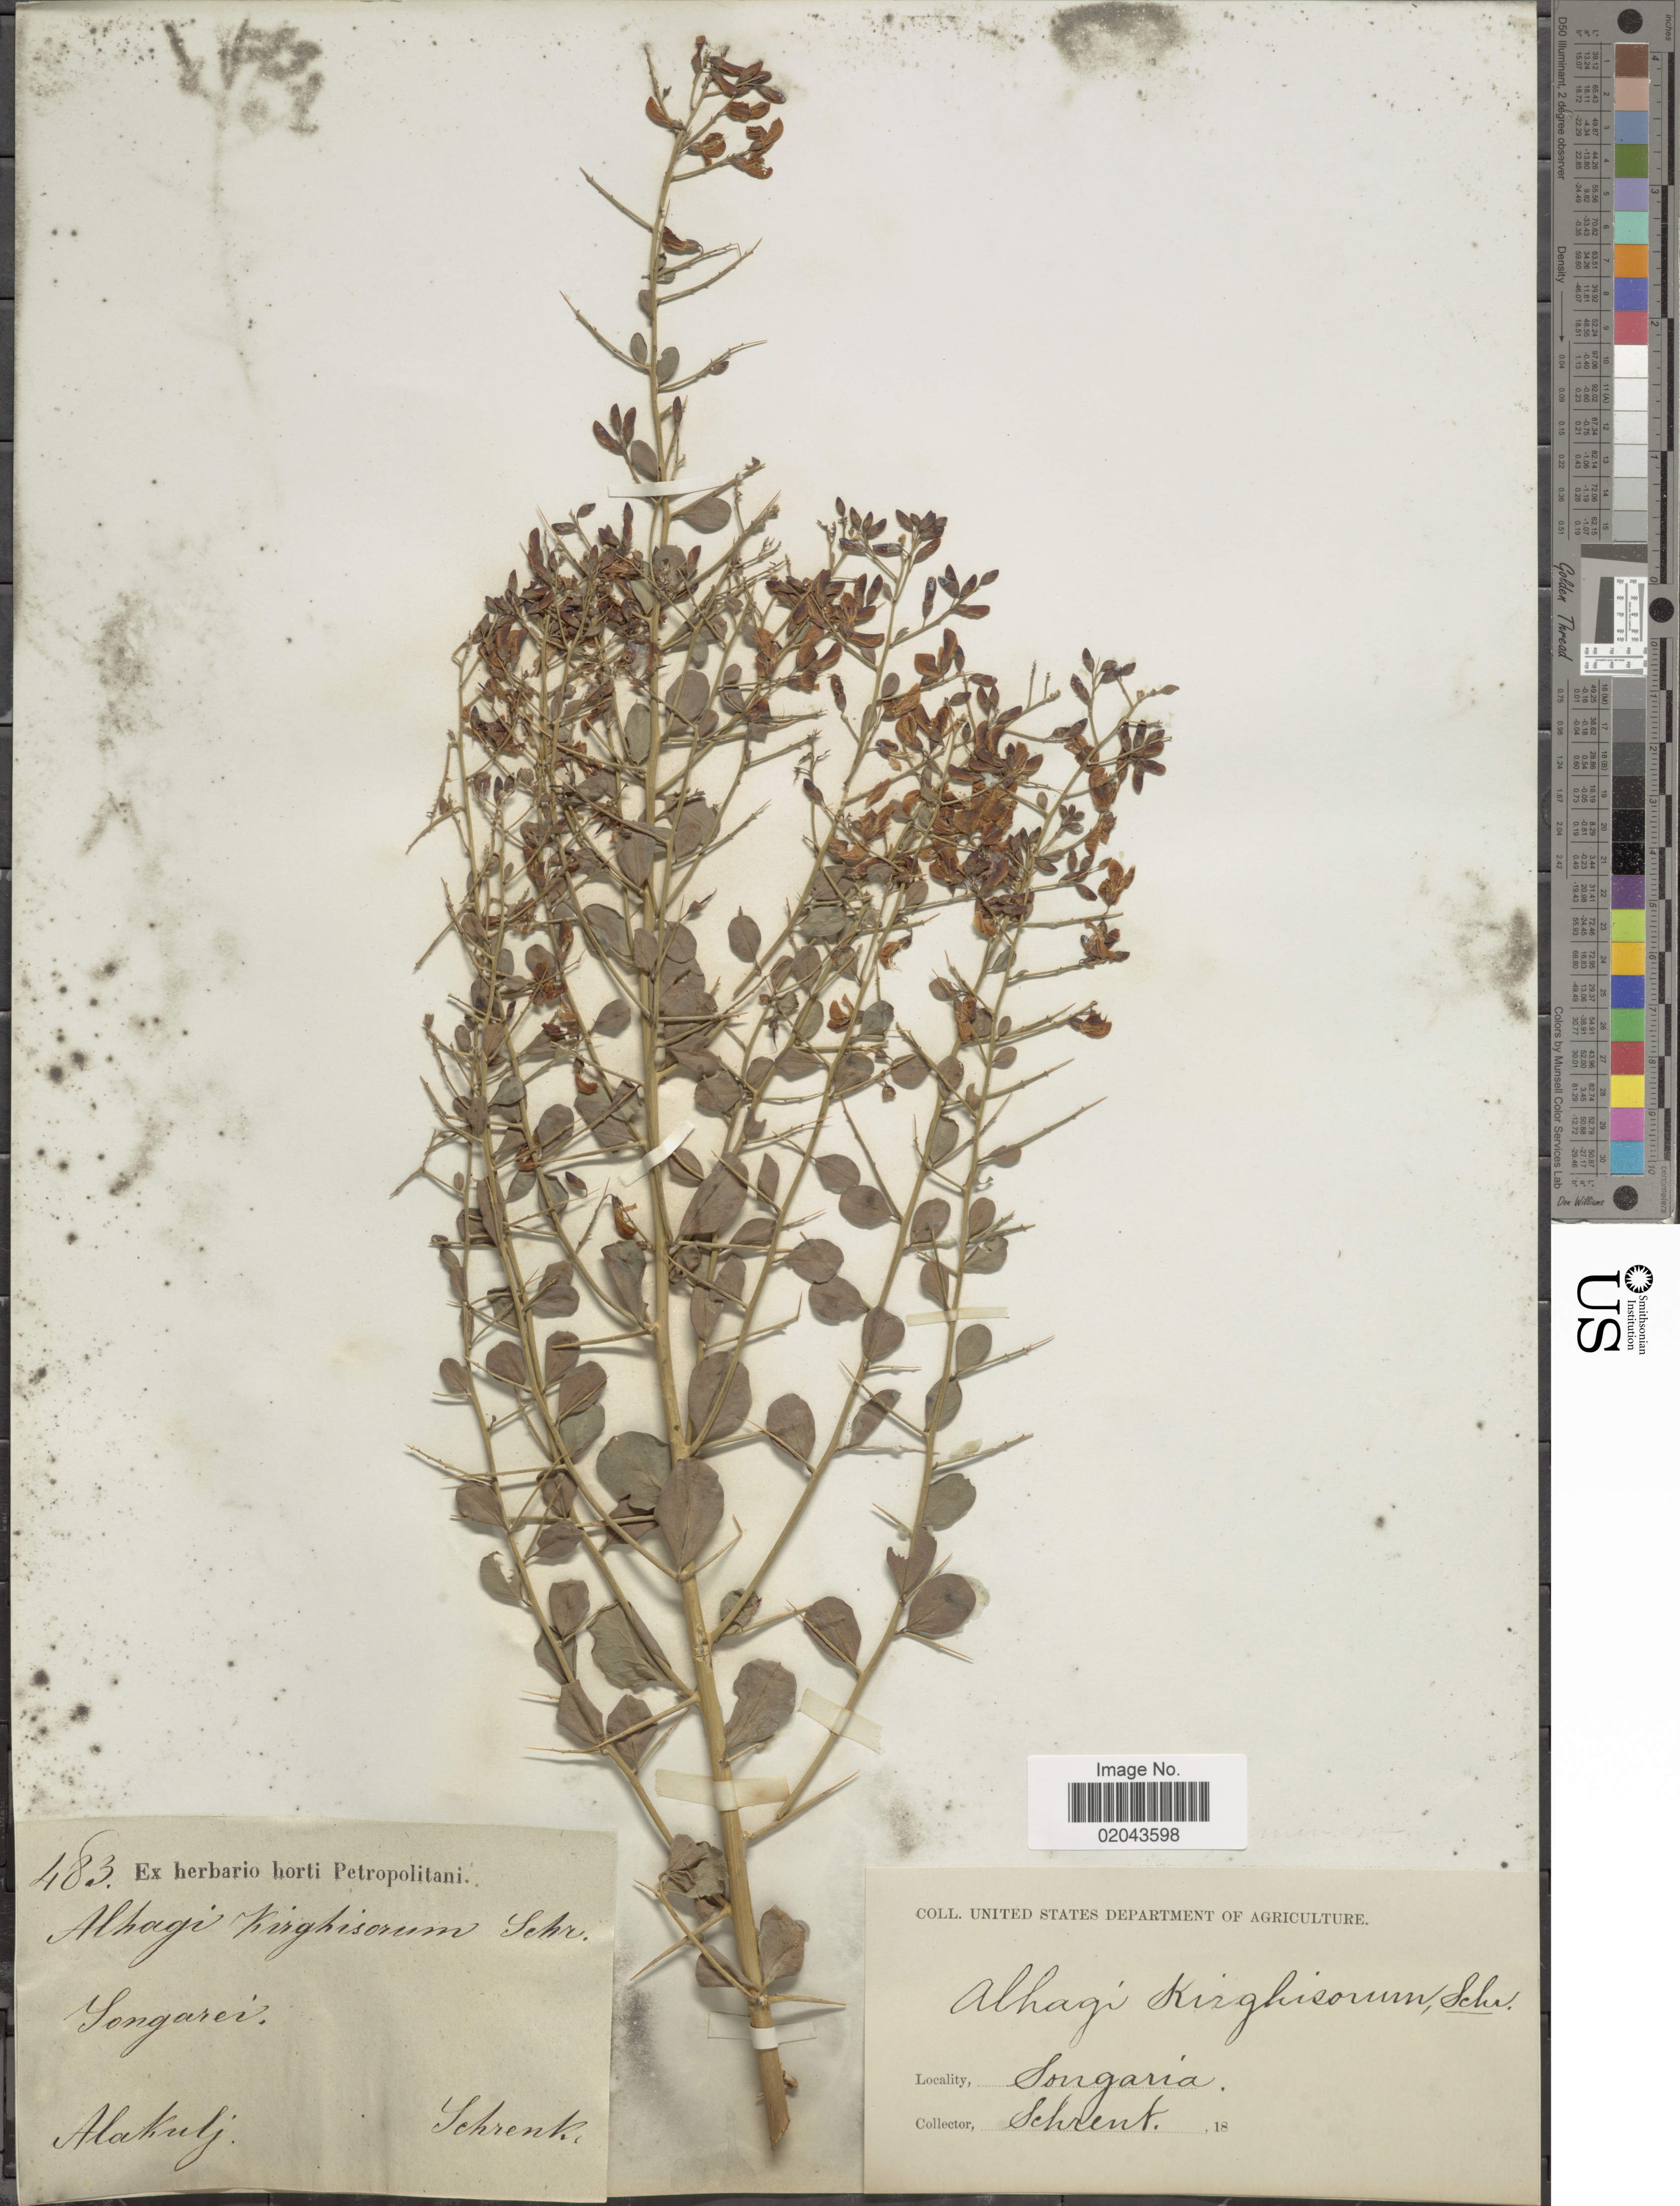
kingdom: Plantae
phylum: Tracheophyta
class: Magnoliopsida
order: Fabales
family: Fabaceae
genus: Alhagi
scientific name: Alhagi kirghisorum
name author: Schrenk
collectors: A.G. Schrenk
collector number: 483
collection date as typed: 18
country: Kazakhstan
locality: Songarei, Alakulj.